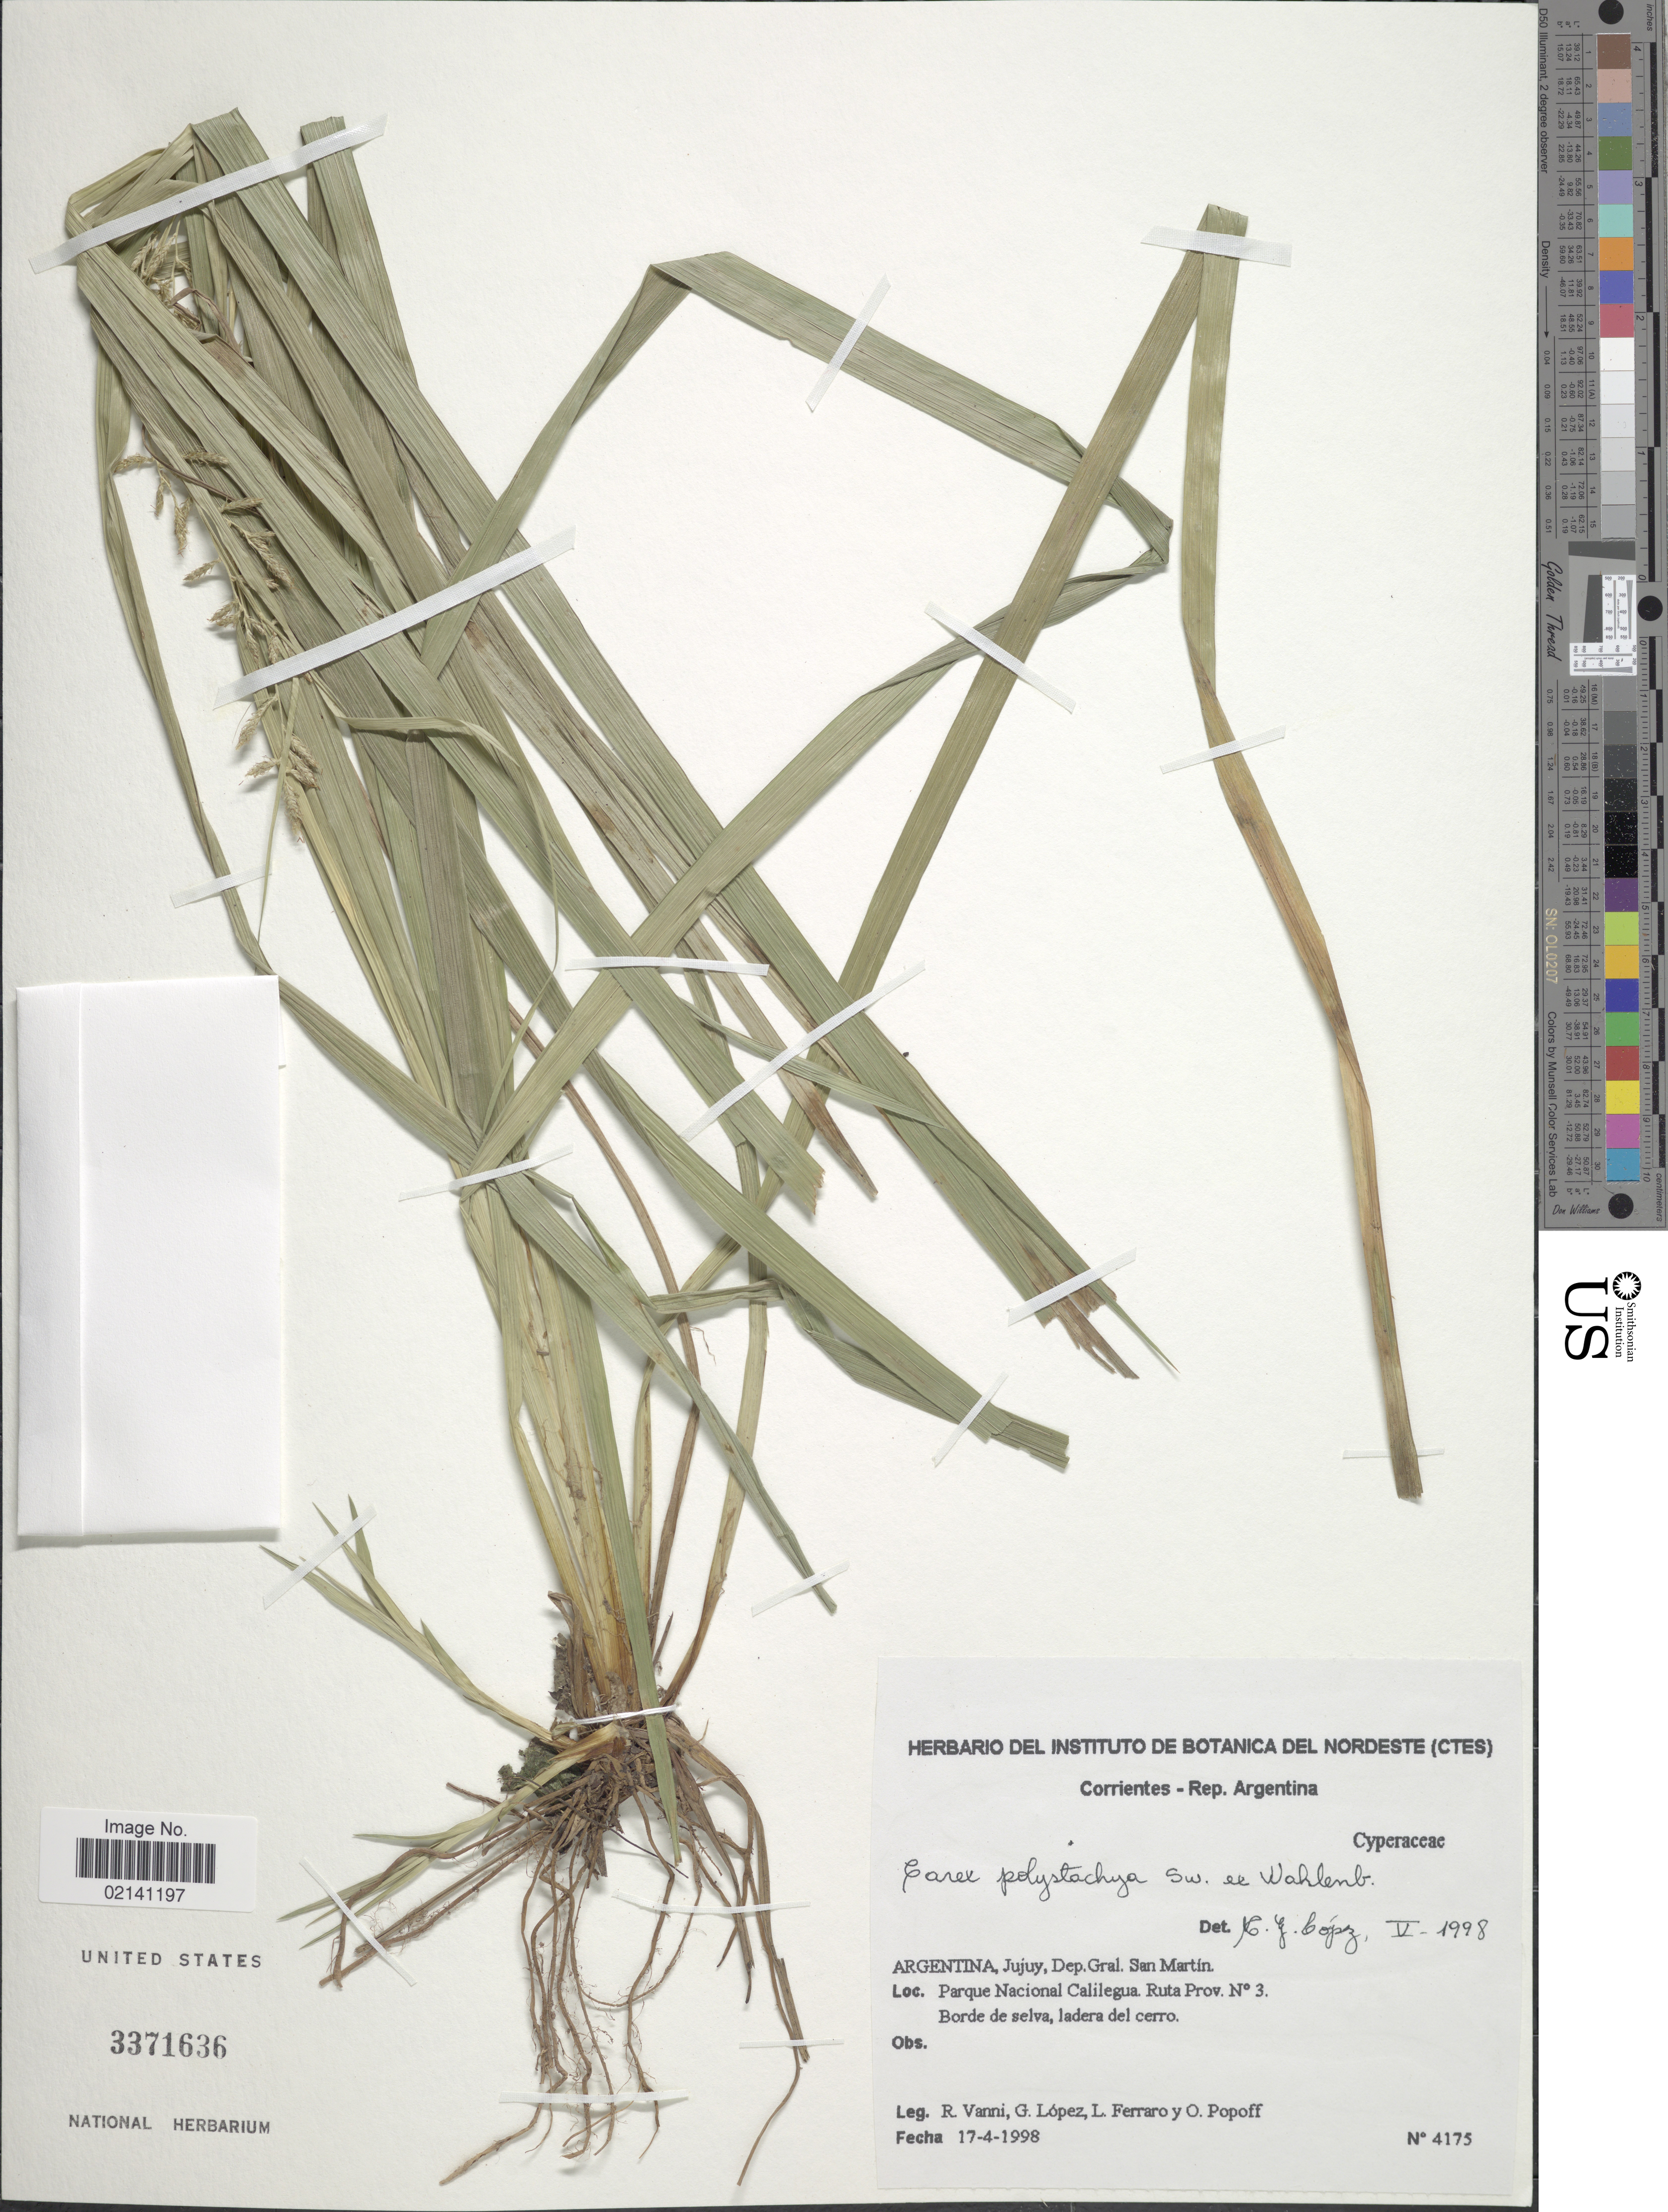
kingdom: Plantae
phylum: Tracheophyta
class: Liliopsida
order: Poales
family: Cyperaceae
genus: Carex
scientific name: Carex polystachya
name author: Sw. ex Wahlenb.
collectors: R. Vanni, G. López, L. Ferraro & O. Popoff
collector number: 4175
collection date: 1998-04-17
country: Argentina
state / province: Corrientes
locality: Jujuy, Dep. Gral. San Martin, Parque Nacional Calilegua, Ruta Prov. No.3, Borde de selva, ladera del cerro.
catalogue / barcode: US 3371636